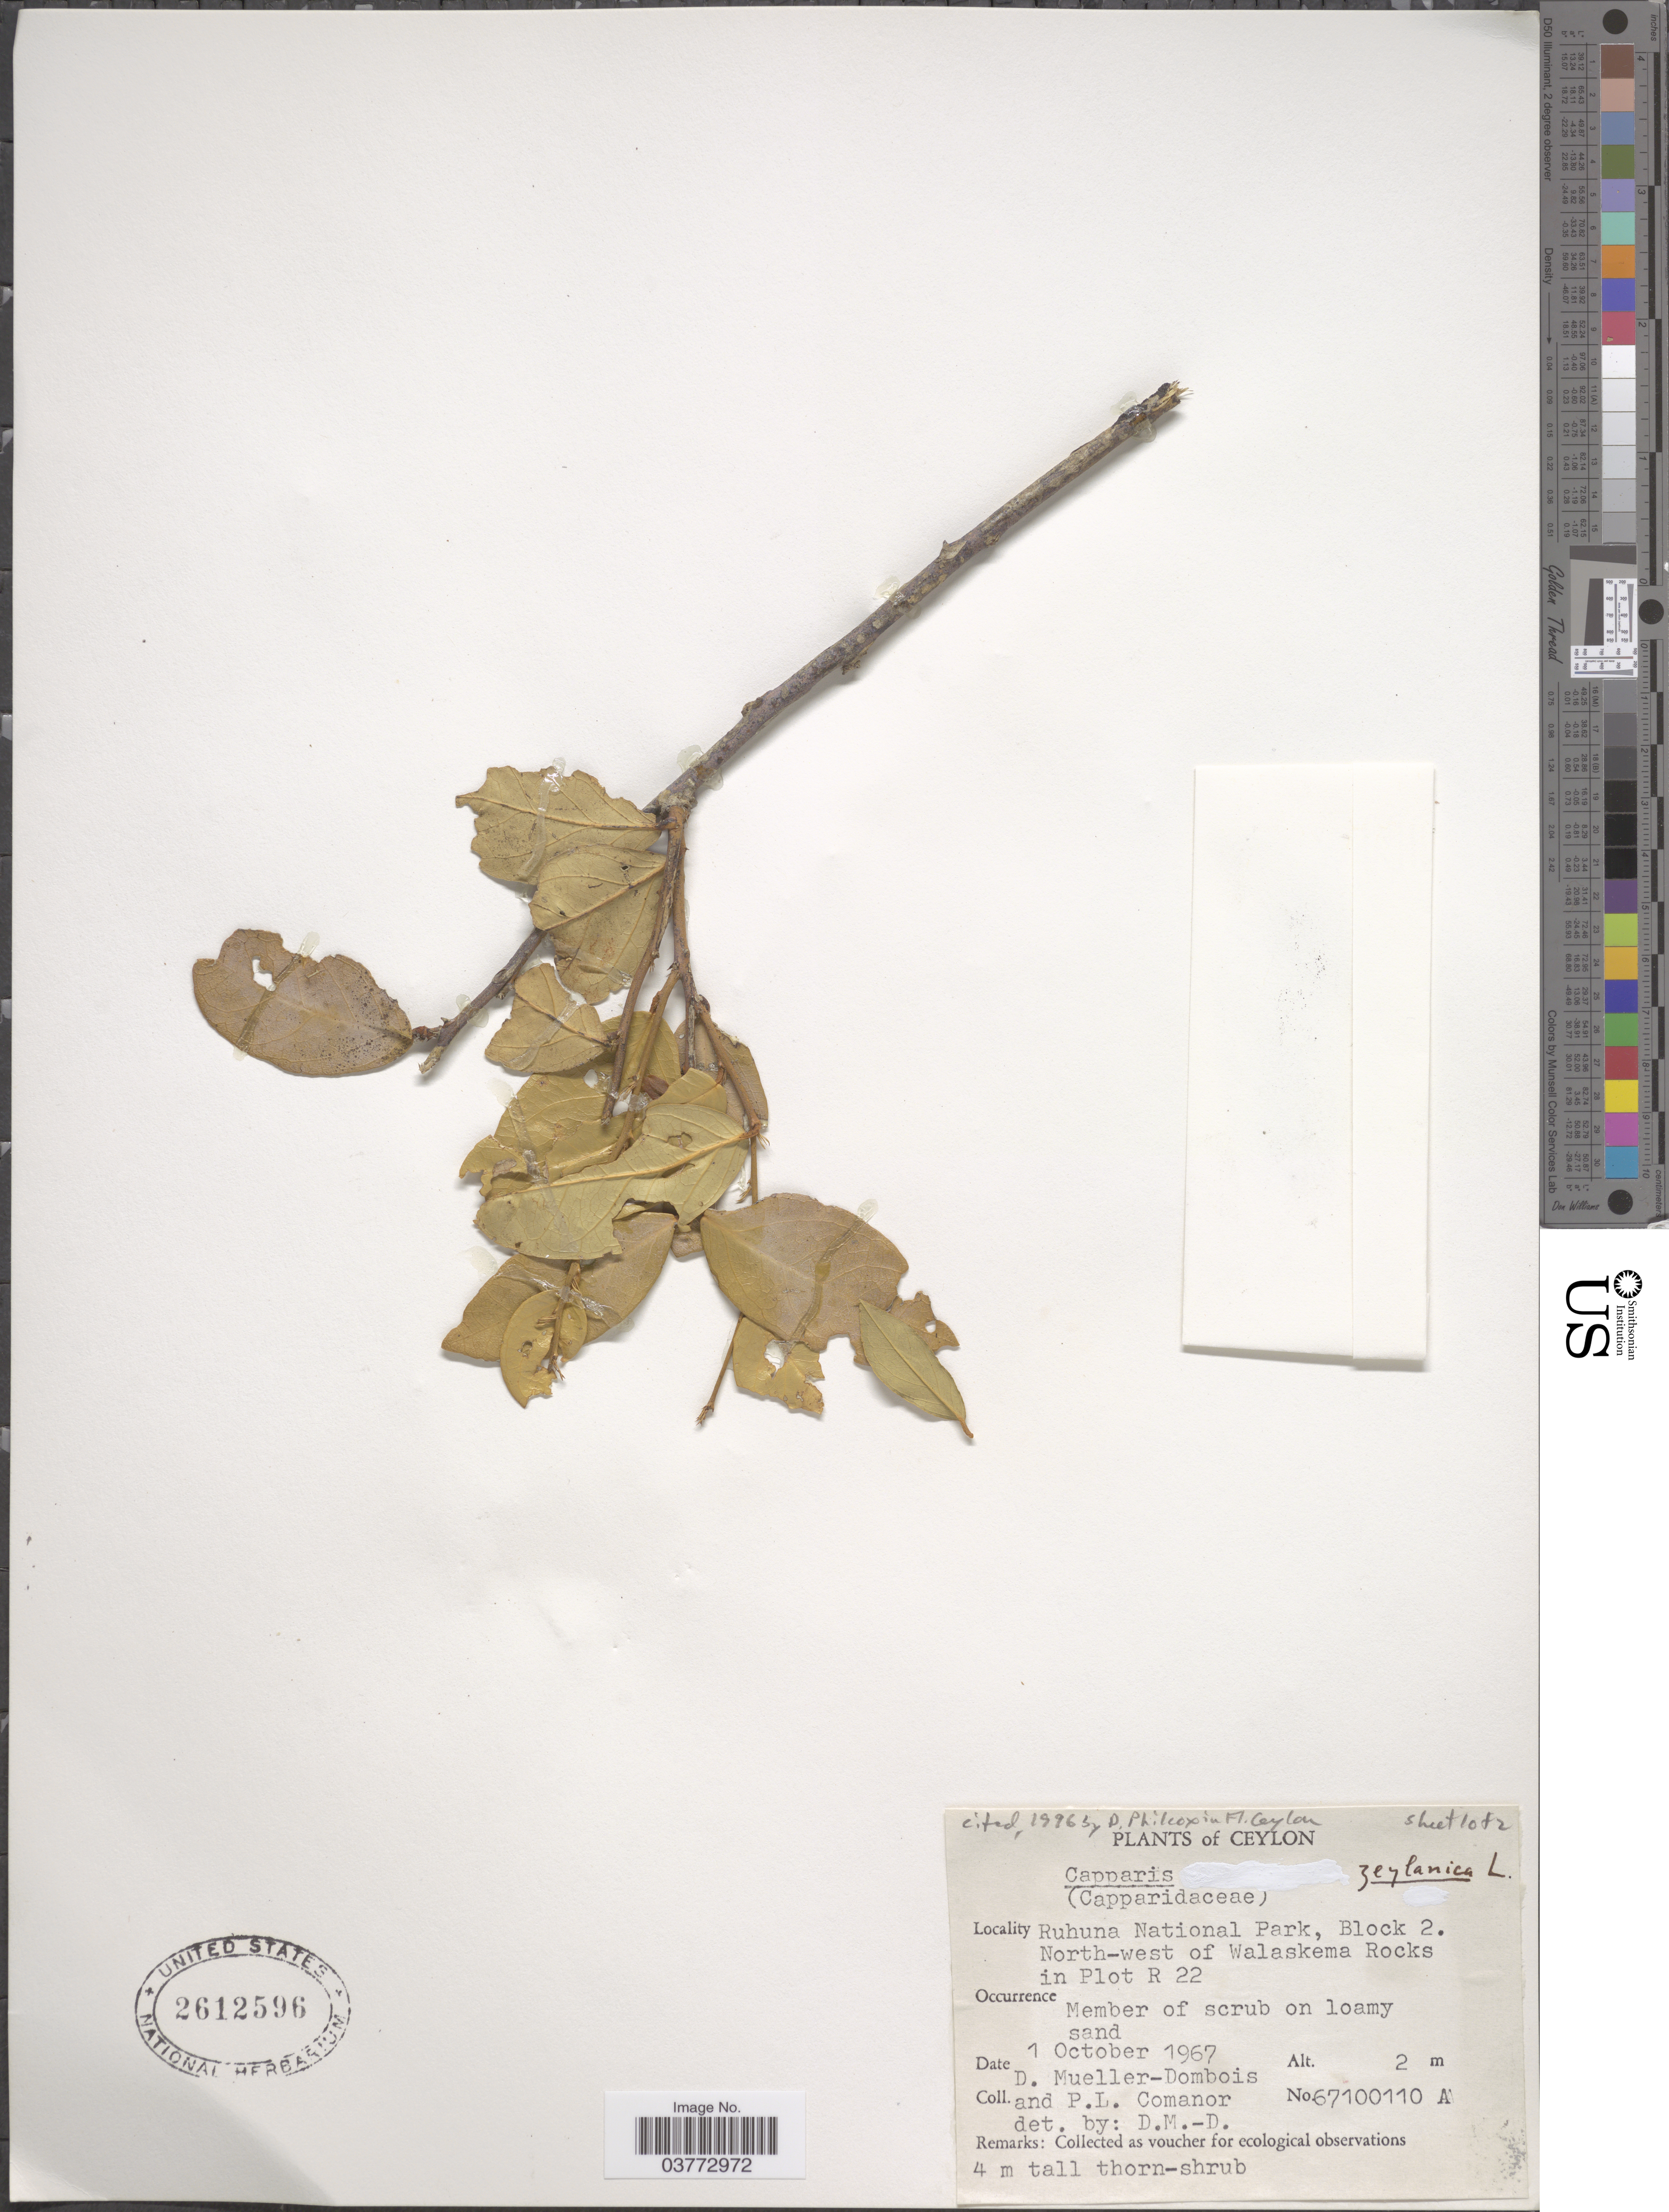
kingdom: Plantae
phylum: Tracheophyta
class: Magnoliopsida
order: Brassicales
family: Capparaceae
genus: Capparis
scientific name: Capparis zeylanica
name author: L.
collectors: D. Mueller-Dombois & P. Comanor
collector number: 67100110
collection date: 1967-10-01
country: Sri Lanka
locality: Ceylon. Ruhuna National Park, Block 2. North-west of Walaskema Rocks in Plot R 22.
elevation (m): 2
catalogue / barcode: US 2612596